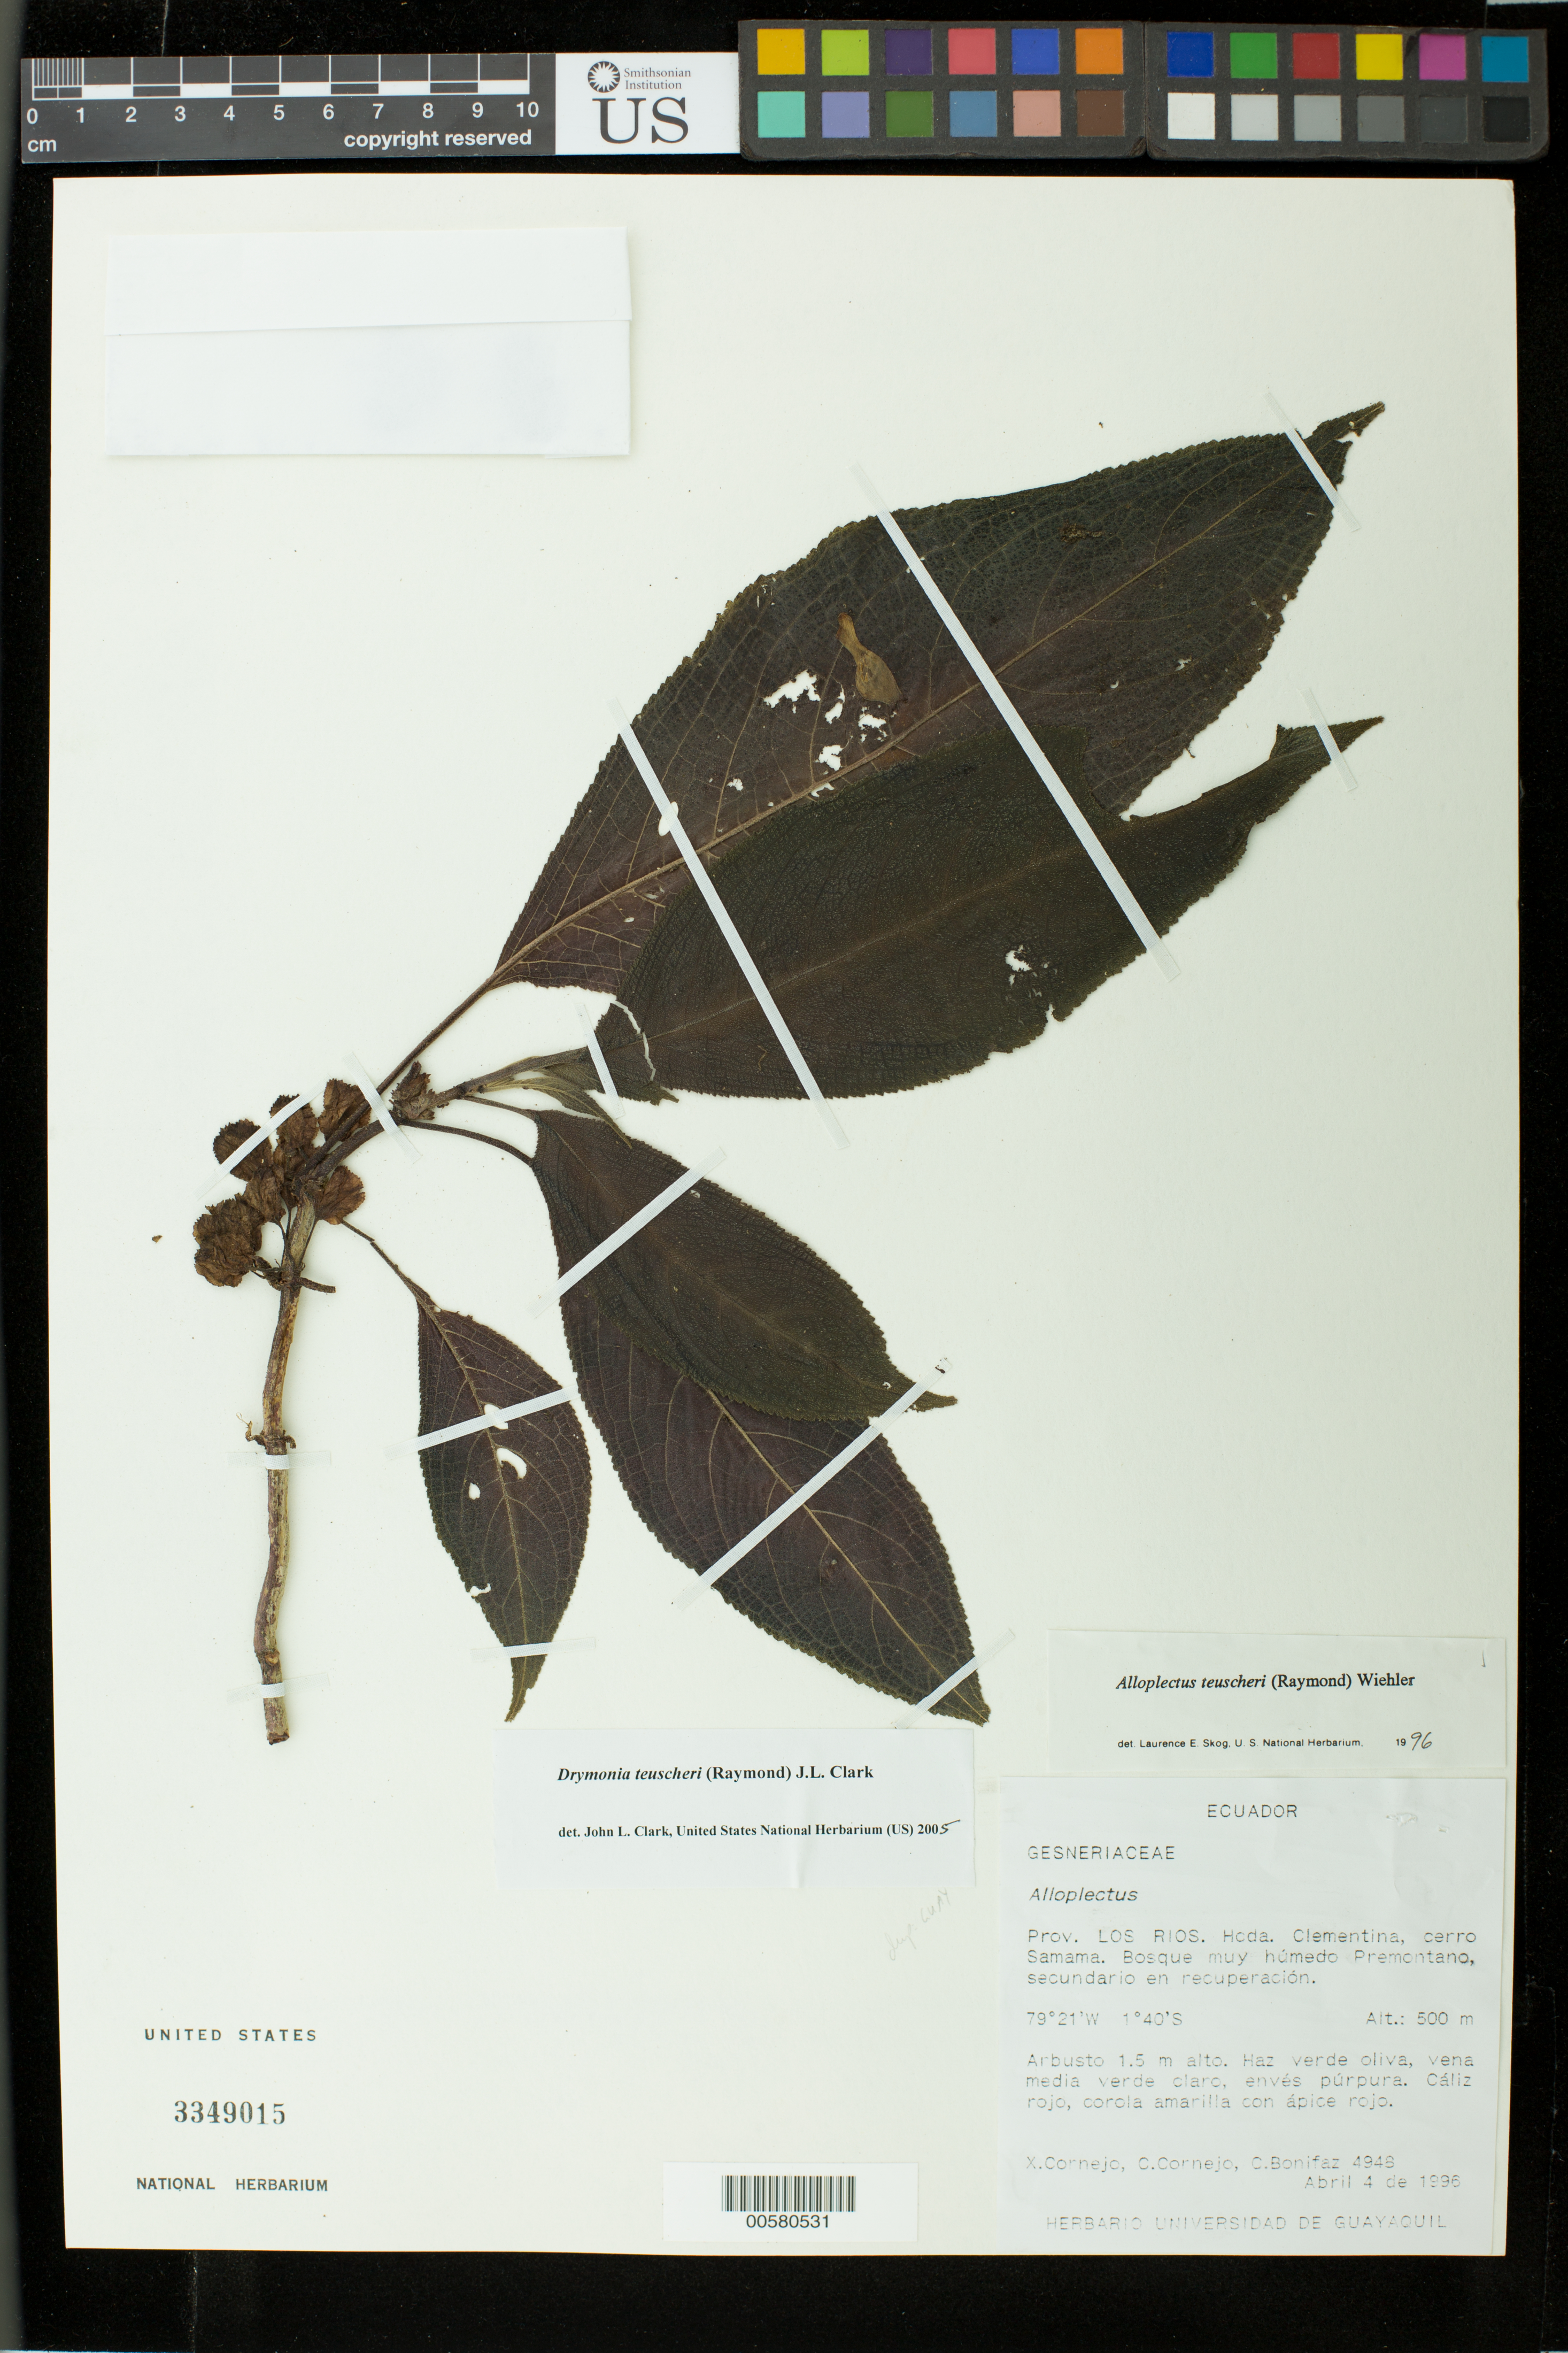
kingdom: Plantae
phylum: Tracheophyta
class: Magnoliopsida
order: Lamiales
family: Gesneriaceae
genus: Drymonia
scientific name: Drymonia teuscheri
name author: (Raymond) J.L. Clark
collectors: X. F. Cornejo, C. Cornejo & C. Bonifaz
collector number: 4948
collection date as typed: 04 Apr 1996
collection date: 1996-04-04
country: Ecuador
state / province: Los Ríos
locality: Hcda. Clementina, cerro Samama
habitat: Bosque muy húmedo premontano, secundario en recuperación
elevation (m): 500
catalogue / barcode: US 3349015